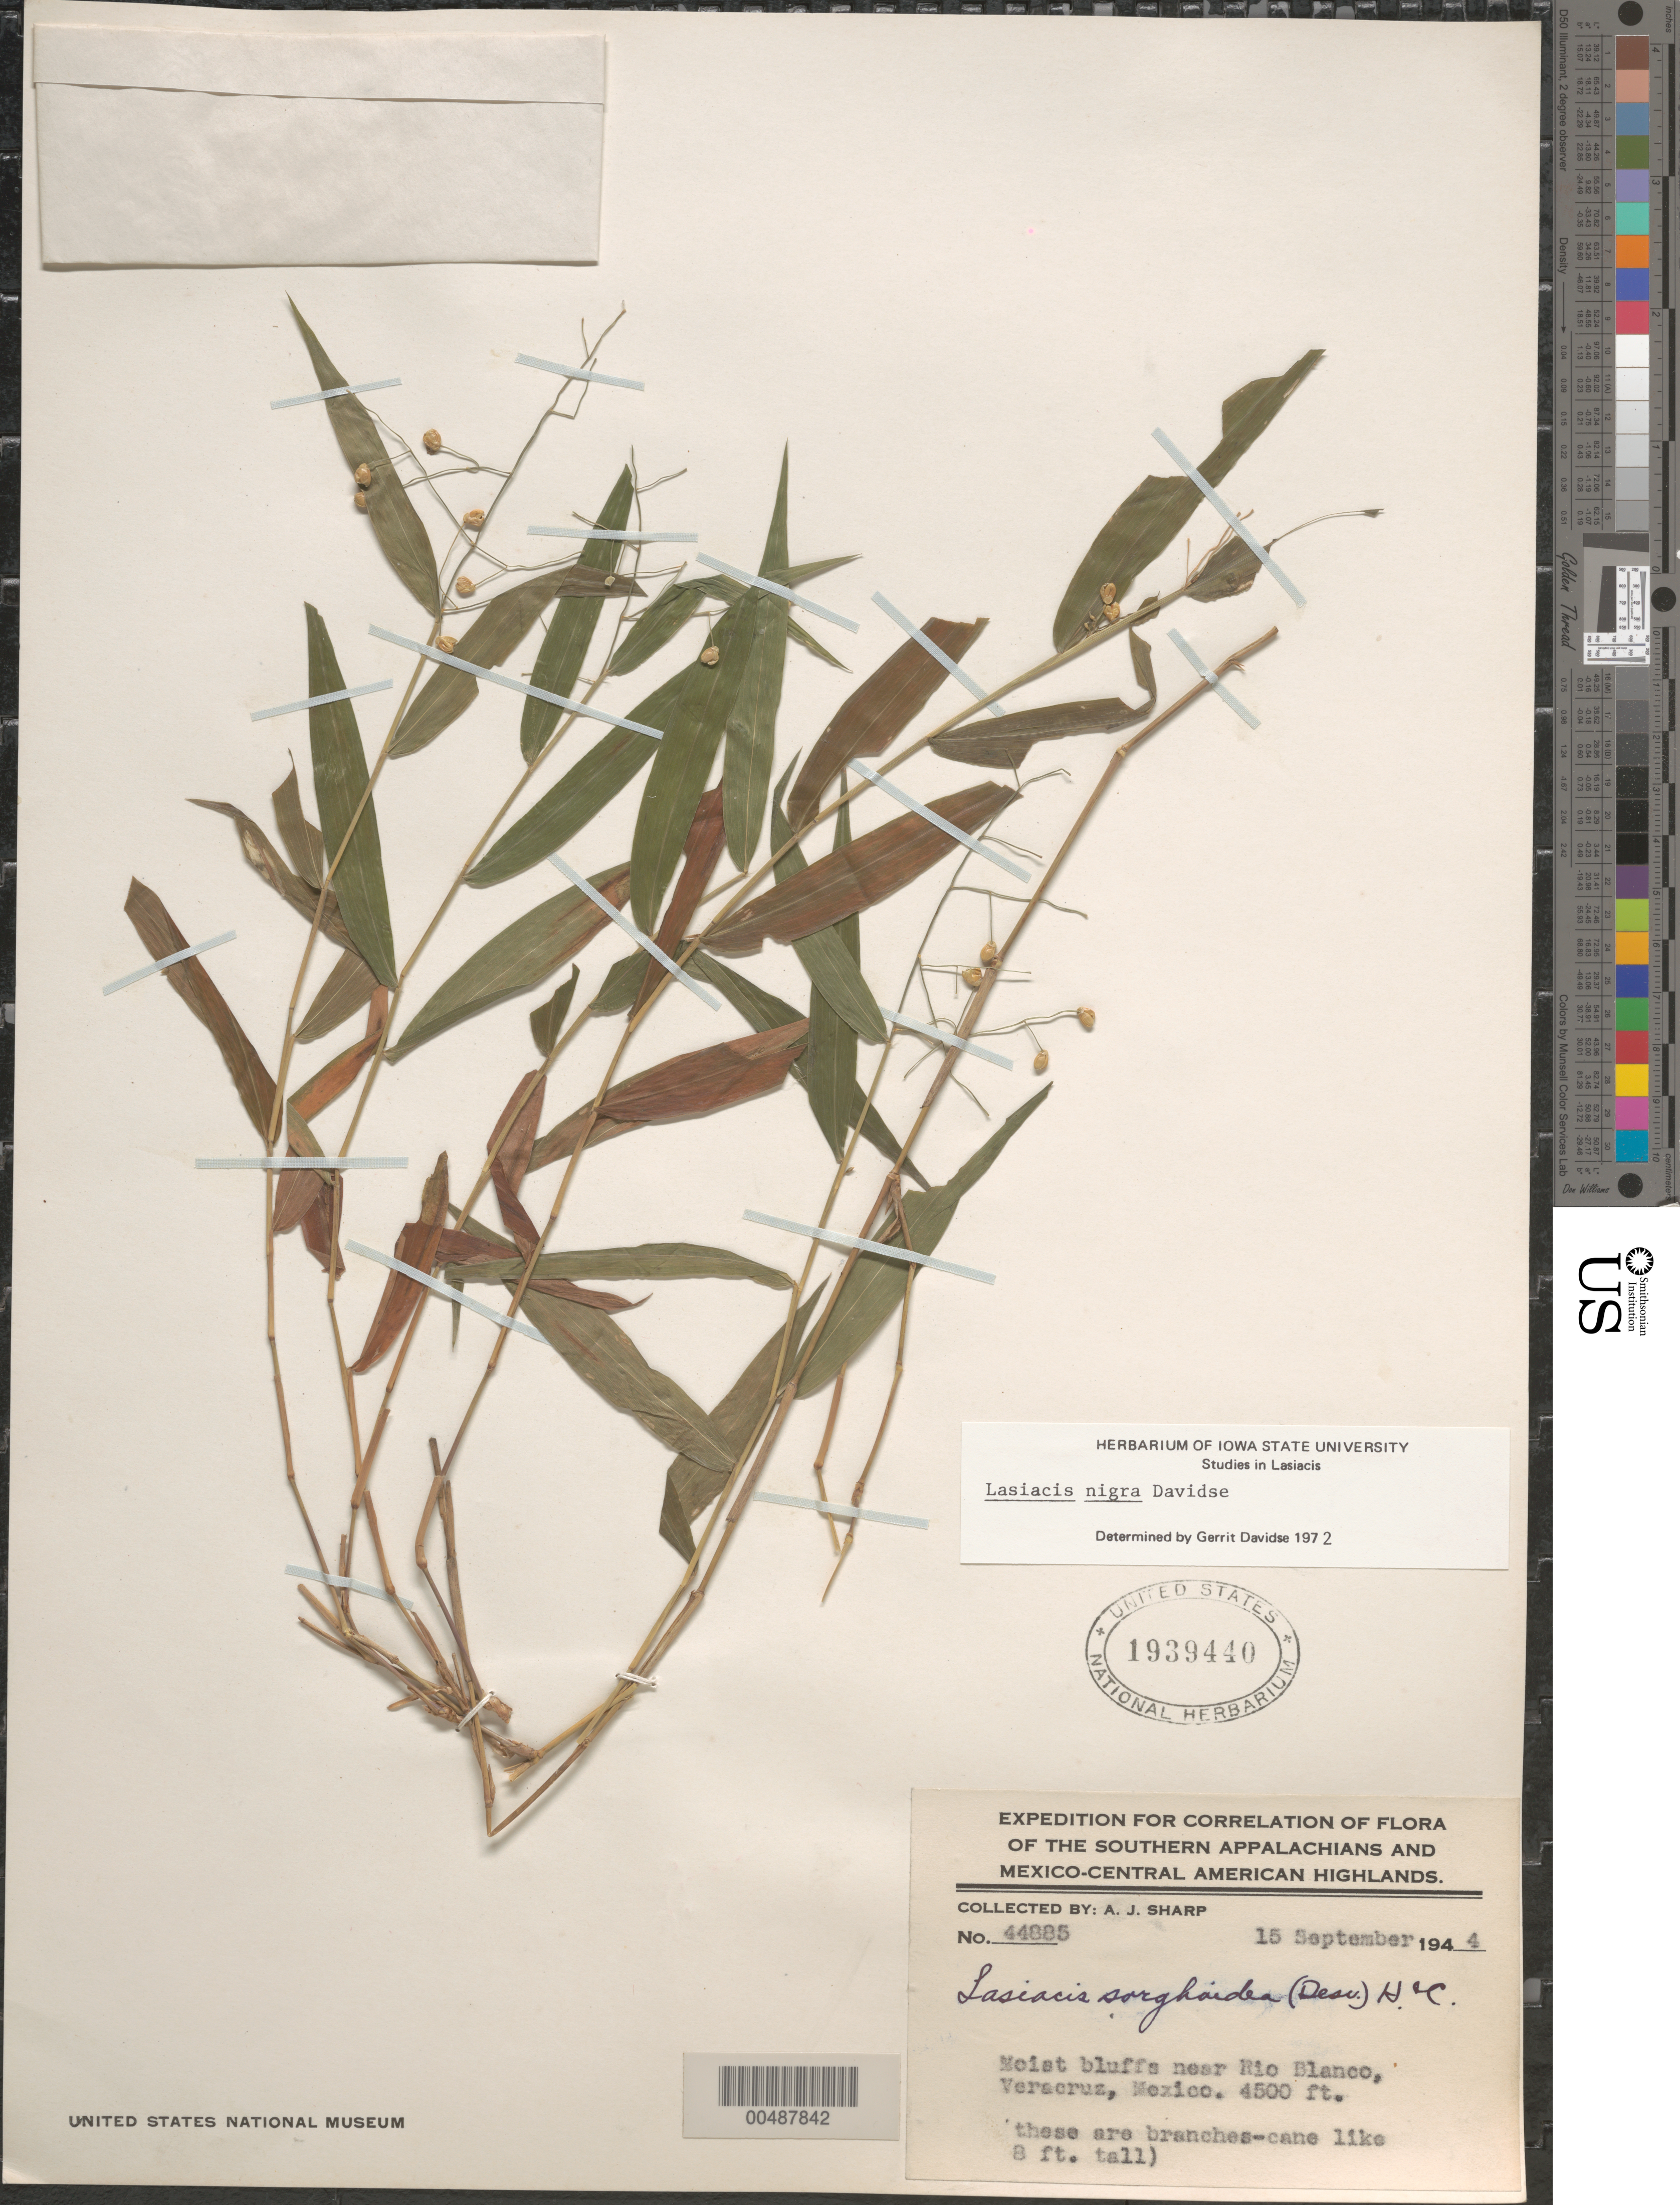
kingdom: Plantae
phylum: Tracheophyta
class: Liliopsida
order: Poales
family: Poaceae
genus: Lasiacis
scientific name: Lasiacis maxonii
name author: Swallen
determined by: Davidse, Gerrit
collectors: A. J. Sharp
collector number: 44885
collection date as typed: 15 Sep 1944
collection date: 1944-09-15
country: Mexico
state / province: Veracruz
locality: Near Rio Blanco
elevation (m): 1372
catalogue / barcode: US 1939440